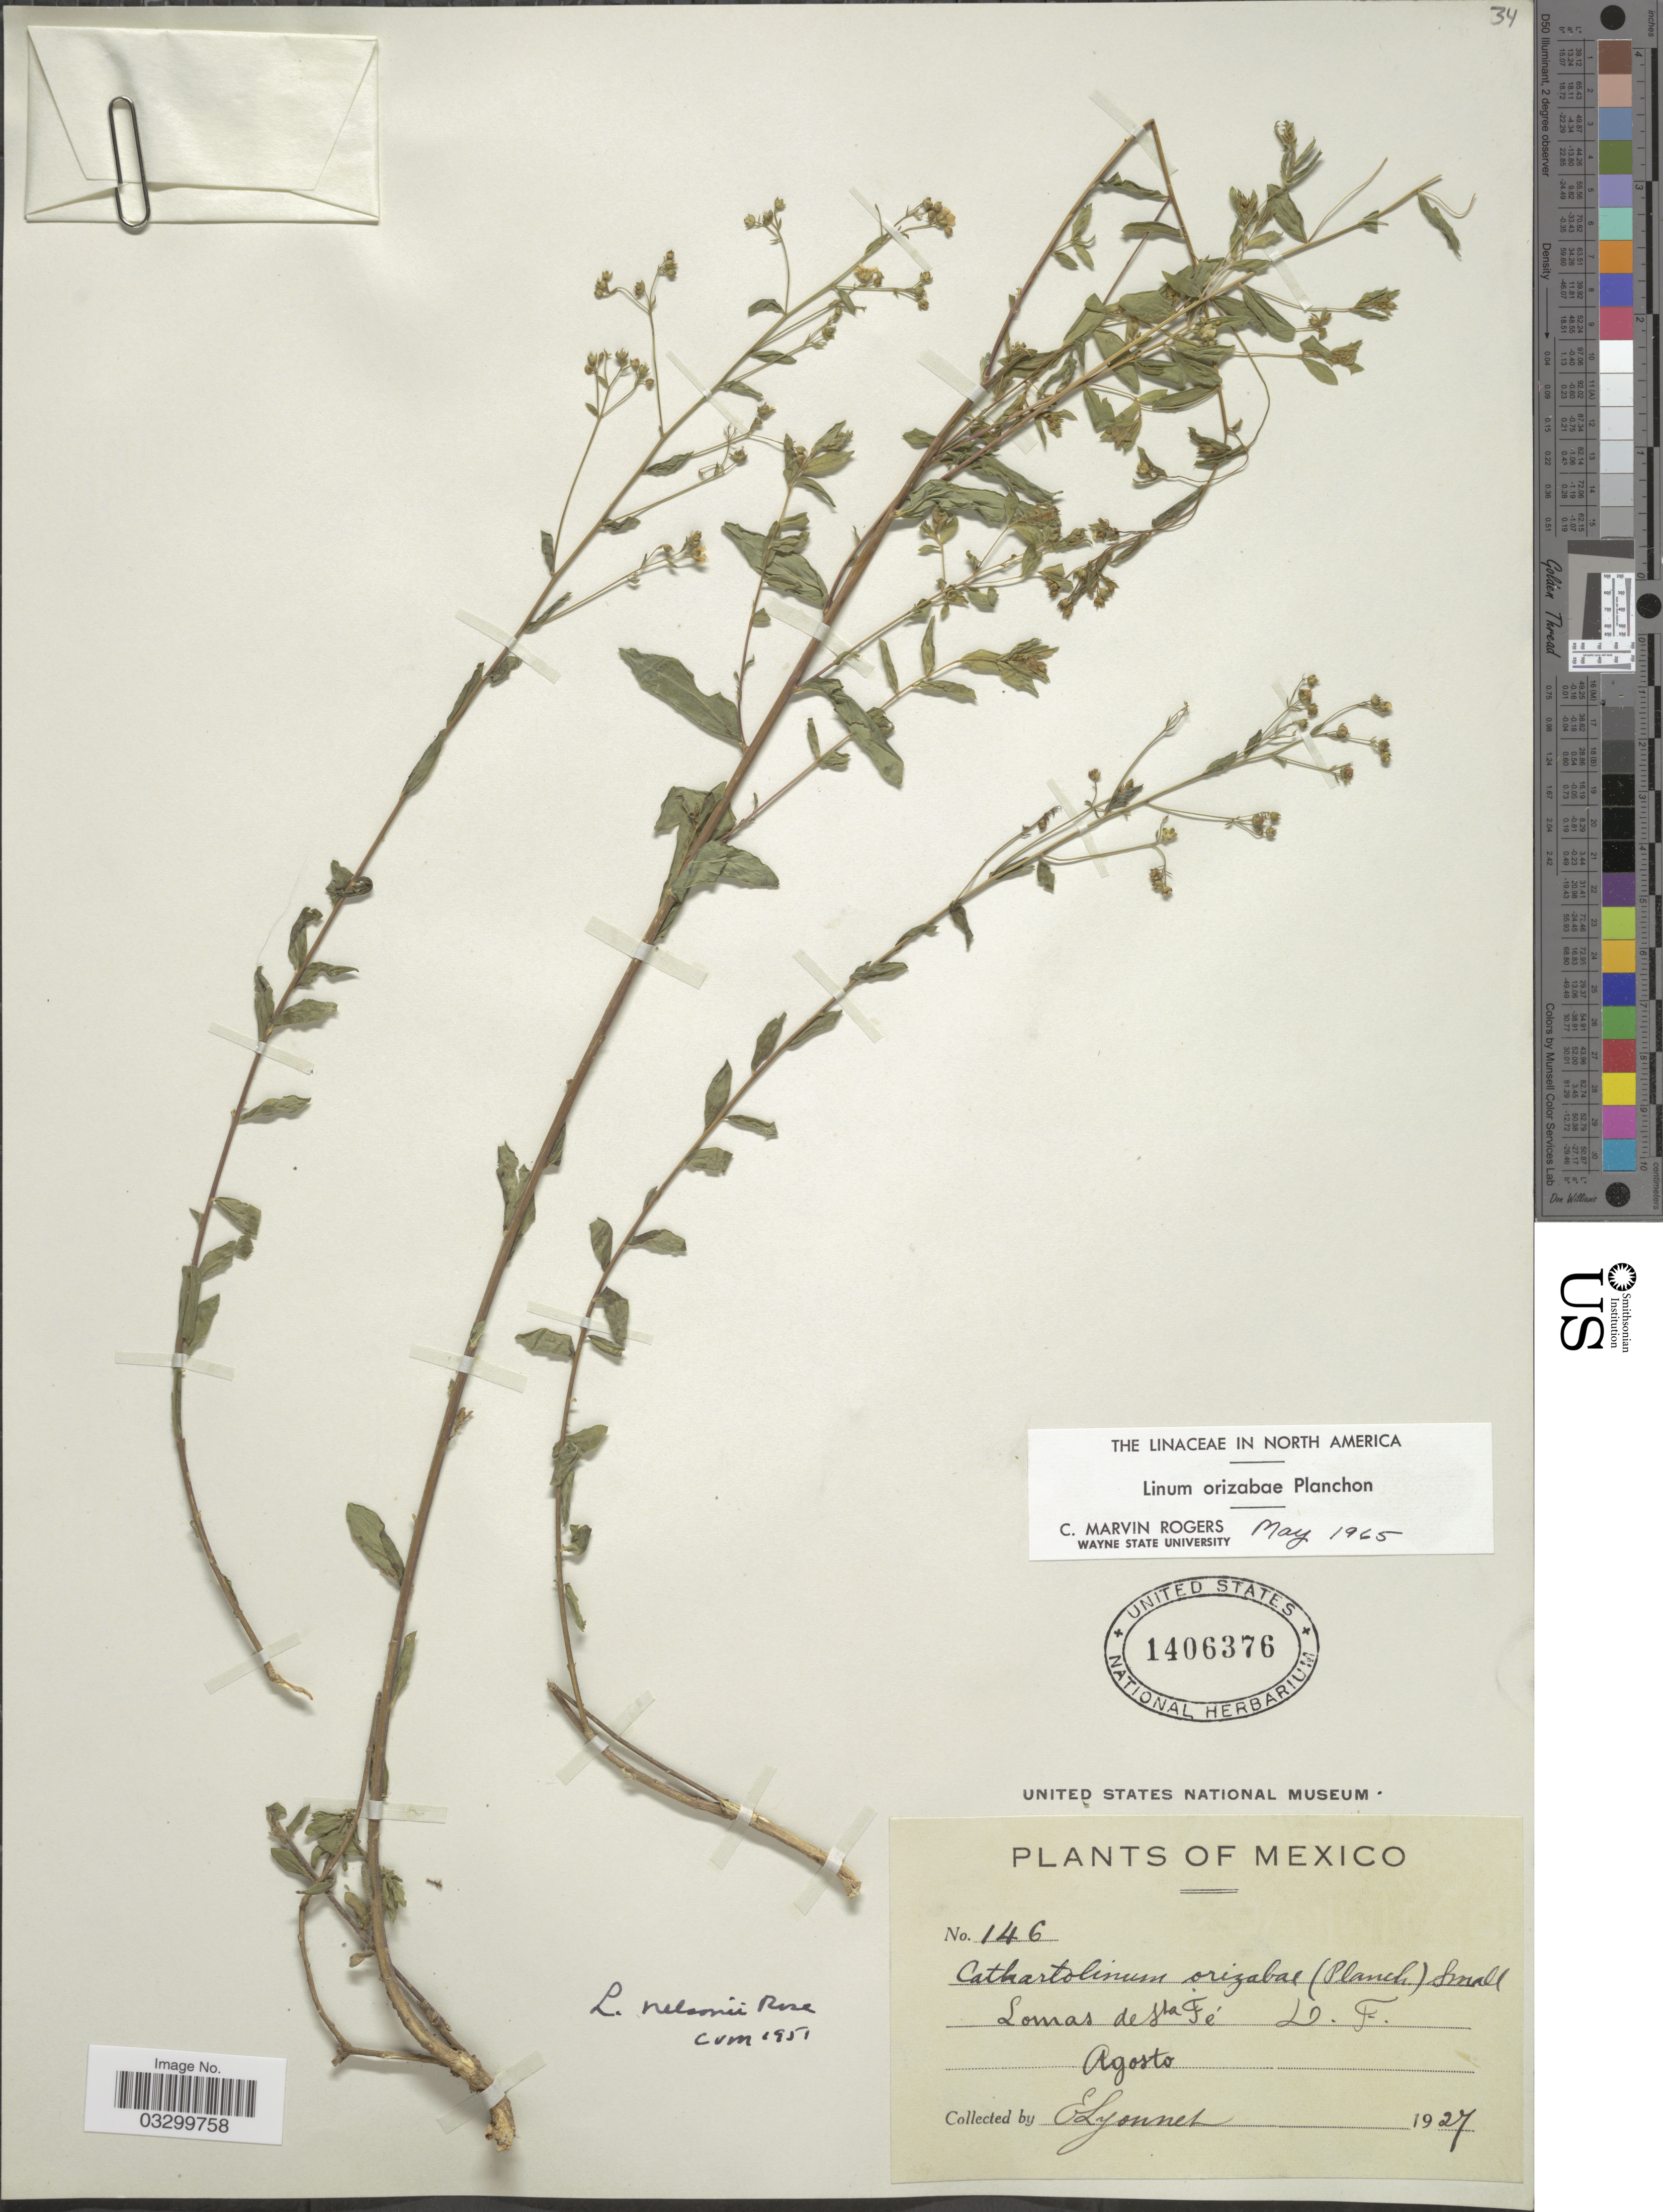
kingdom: Plantae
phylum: Tracheophyta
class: Magnoliopsida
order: Malpighiales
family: Linaceae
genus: Linum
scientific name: Linum orizabae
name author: Planch.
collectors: E. Lyonnet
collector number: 146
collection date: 1927-08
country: Mexico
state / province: Distrito Federal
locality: Lomas de Sta Fé, D.F.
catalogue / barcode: US 1406376